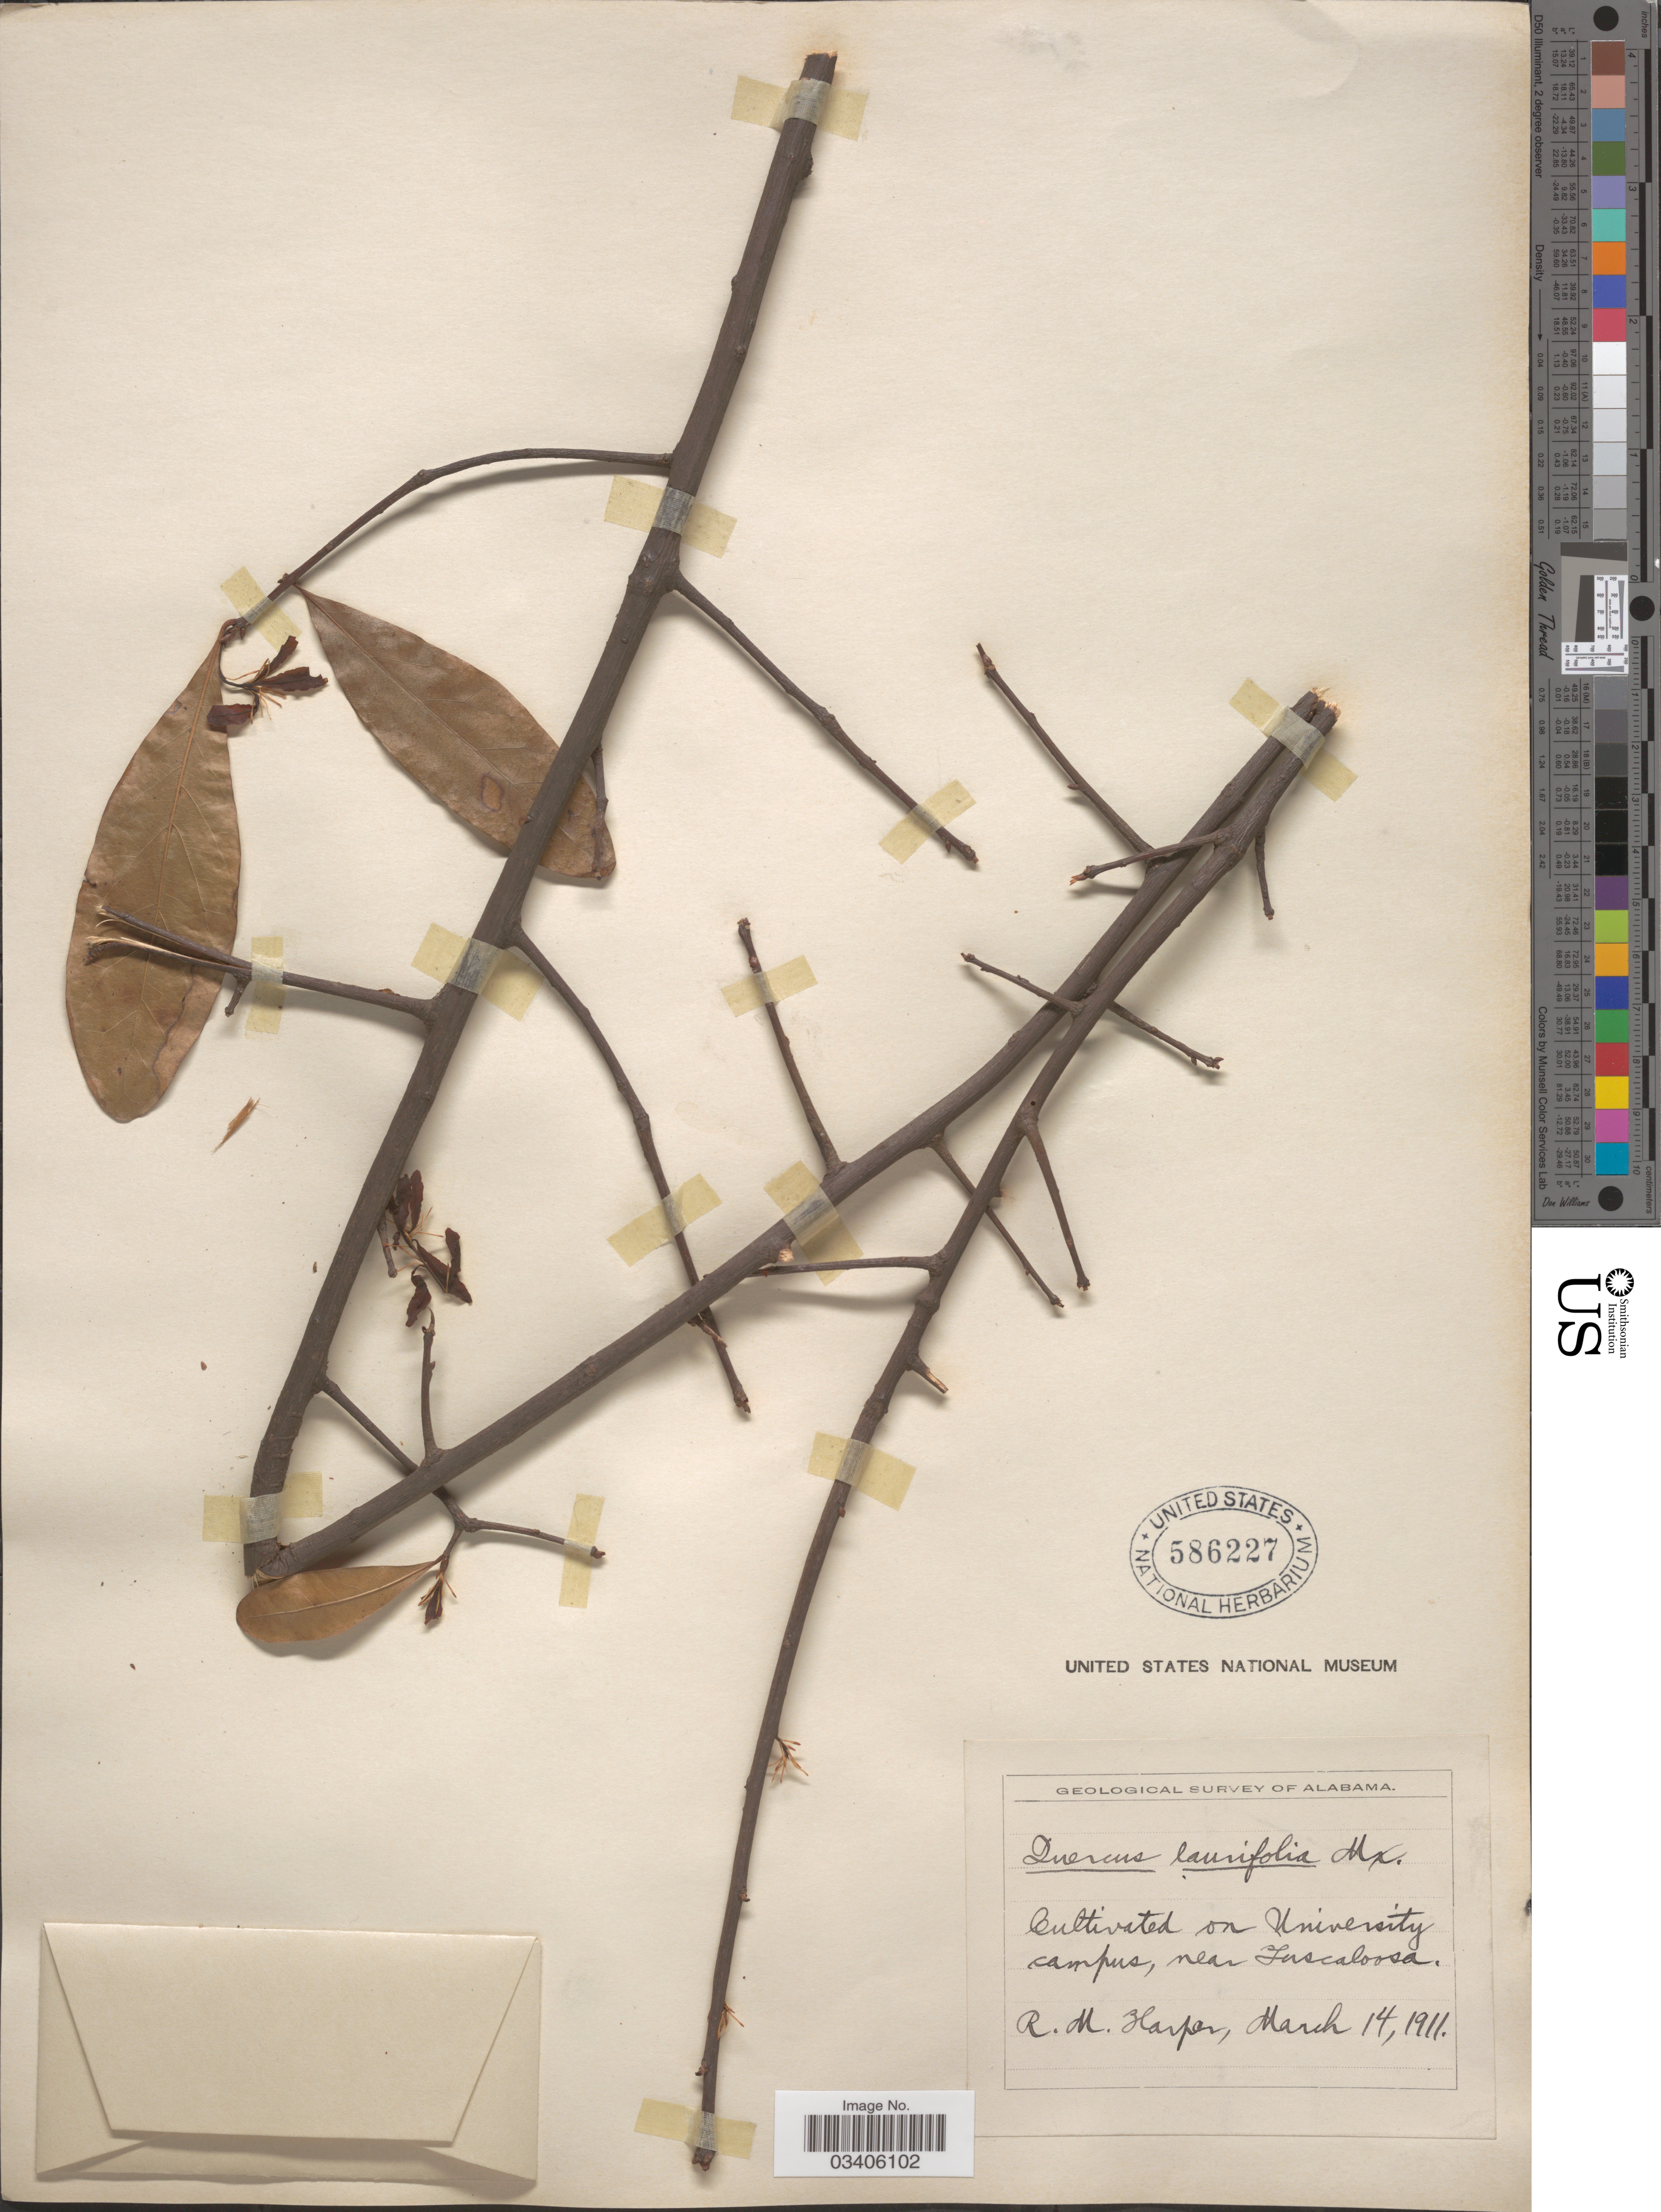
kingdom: Plantae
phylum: Tracheophyta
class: Magnoliopsida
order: Fagales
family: Fagaceae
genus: Quercus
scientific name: Quercus laurifolia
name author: Michx.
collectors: R. Harper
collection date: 1911-03-14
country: United States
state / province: Alabama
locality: University campus, near Tuscaloosa.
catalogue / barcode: US 586227